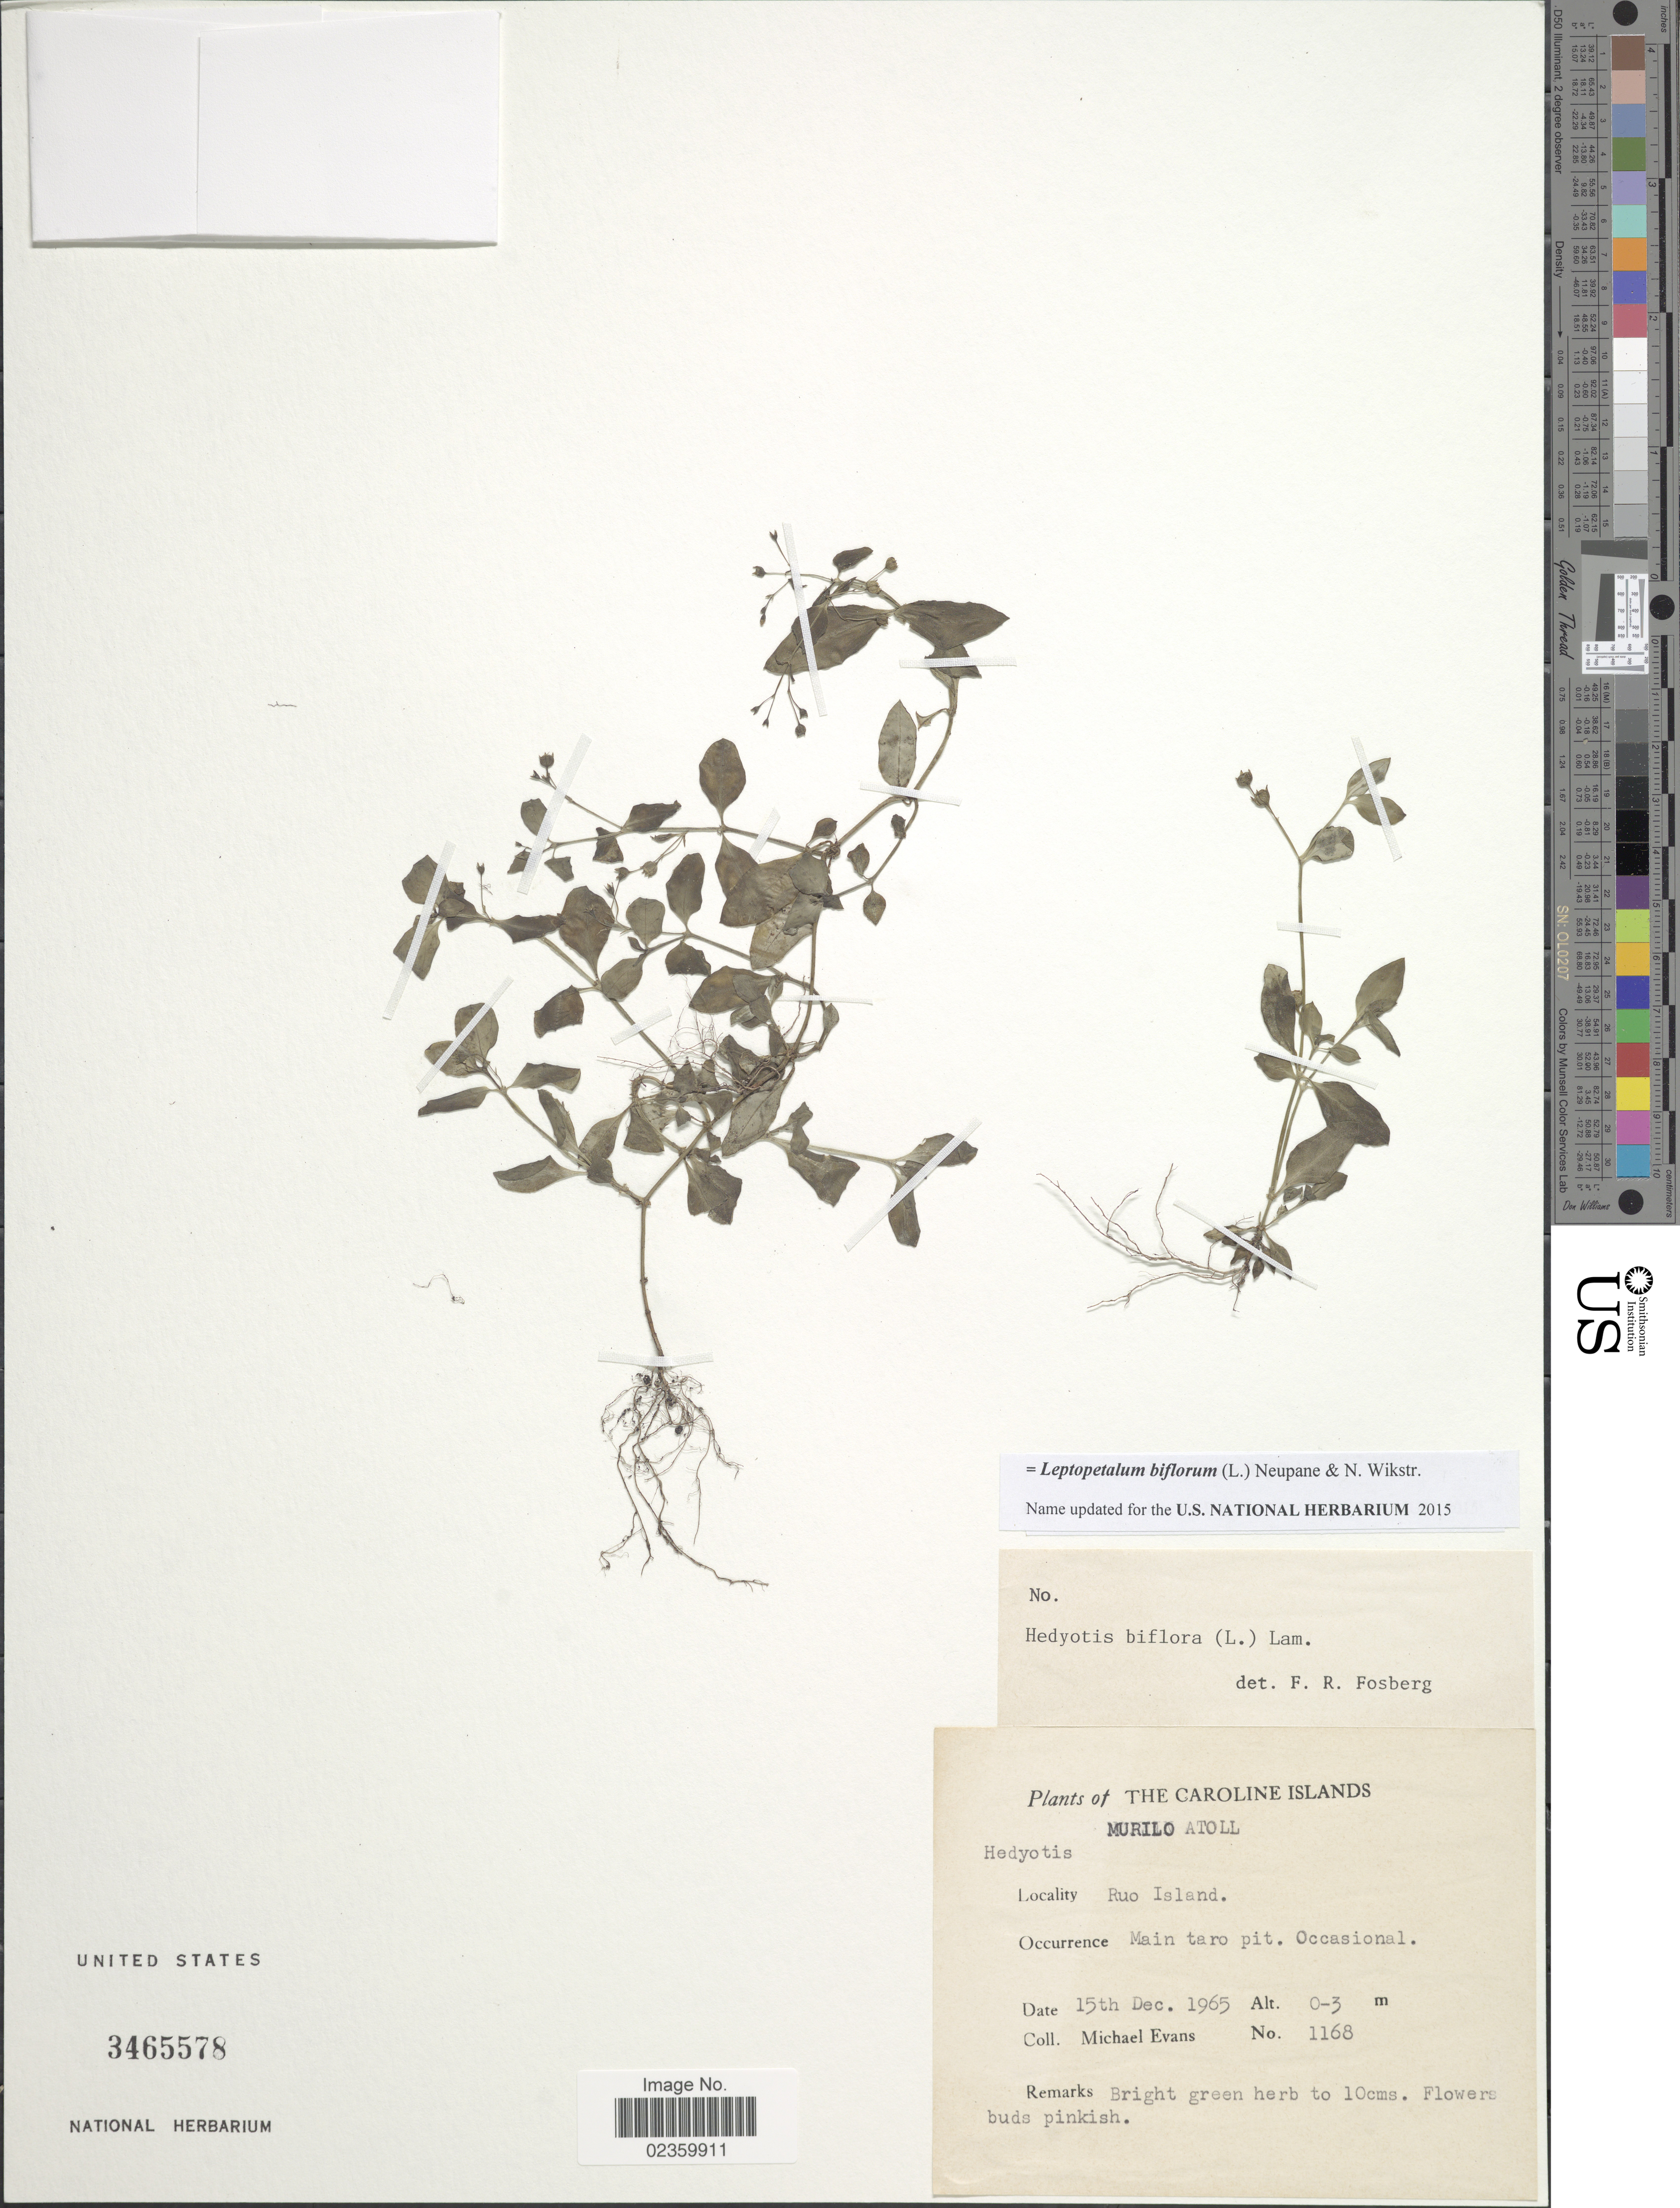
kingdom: Plantae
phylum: Tracheophyta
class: Magnoliopsida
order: Gentianales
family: Rubiaceae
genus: Leptopetalum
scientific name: Leptopetalum biflorum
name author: (L.) Neupane & N. Wikstr.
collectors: M. Evans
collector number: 1168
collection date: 1965-12-15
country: Micronesia, Federated States of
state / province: Truk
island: Murilo Atoll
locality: Murilo Atoll. Ruo Island. Main taro pit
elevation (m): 0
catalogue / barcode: US 3465578